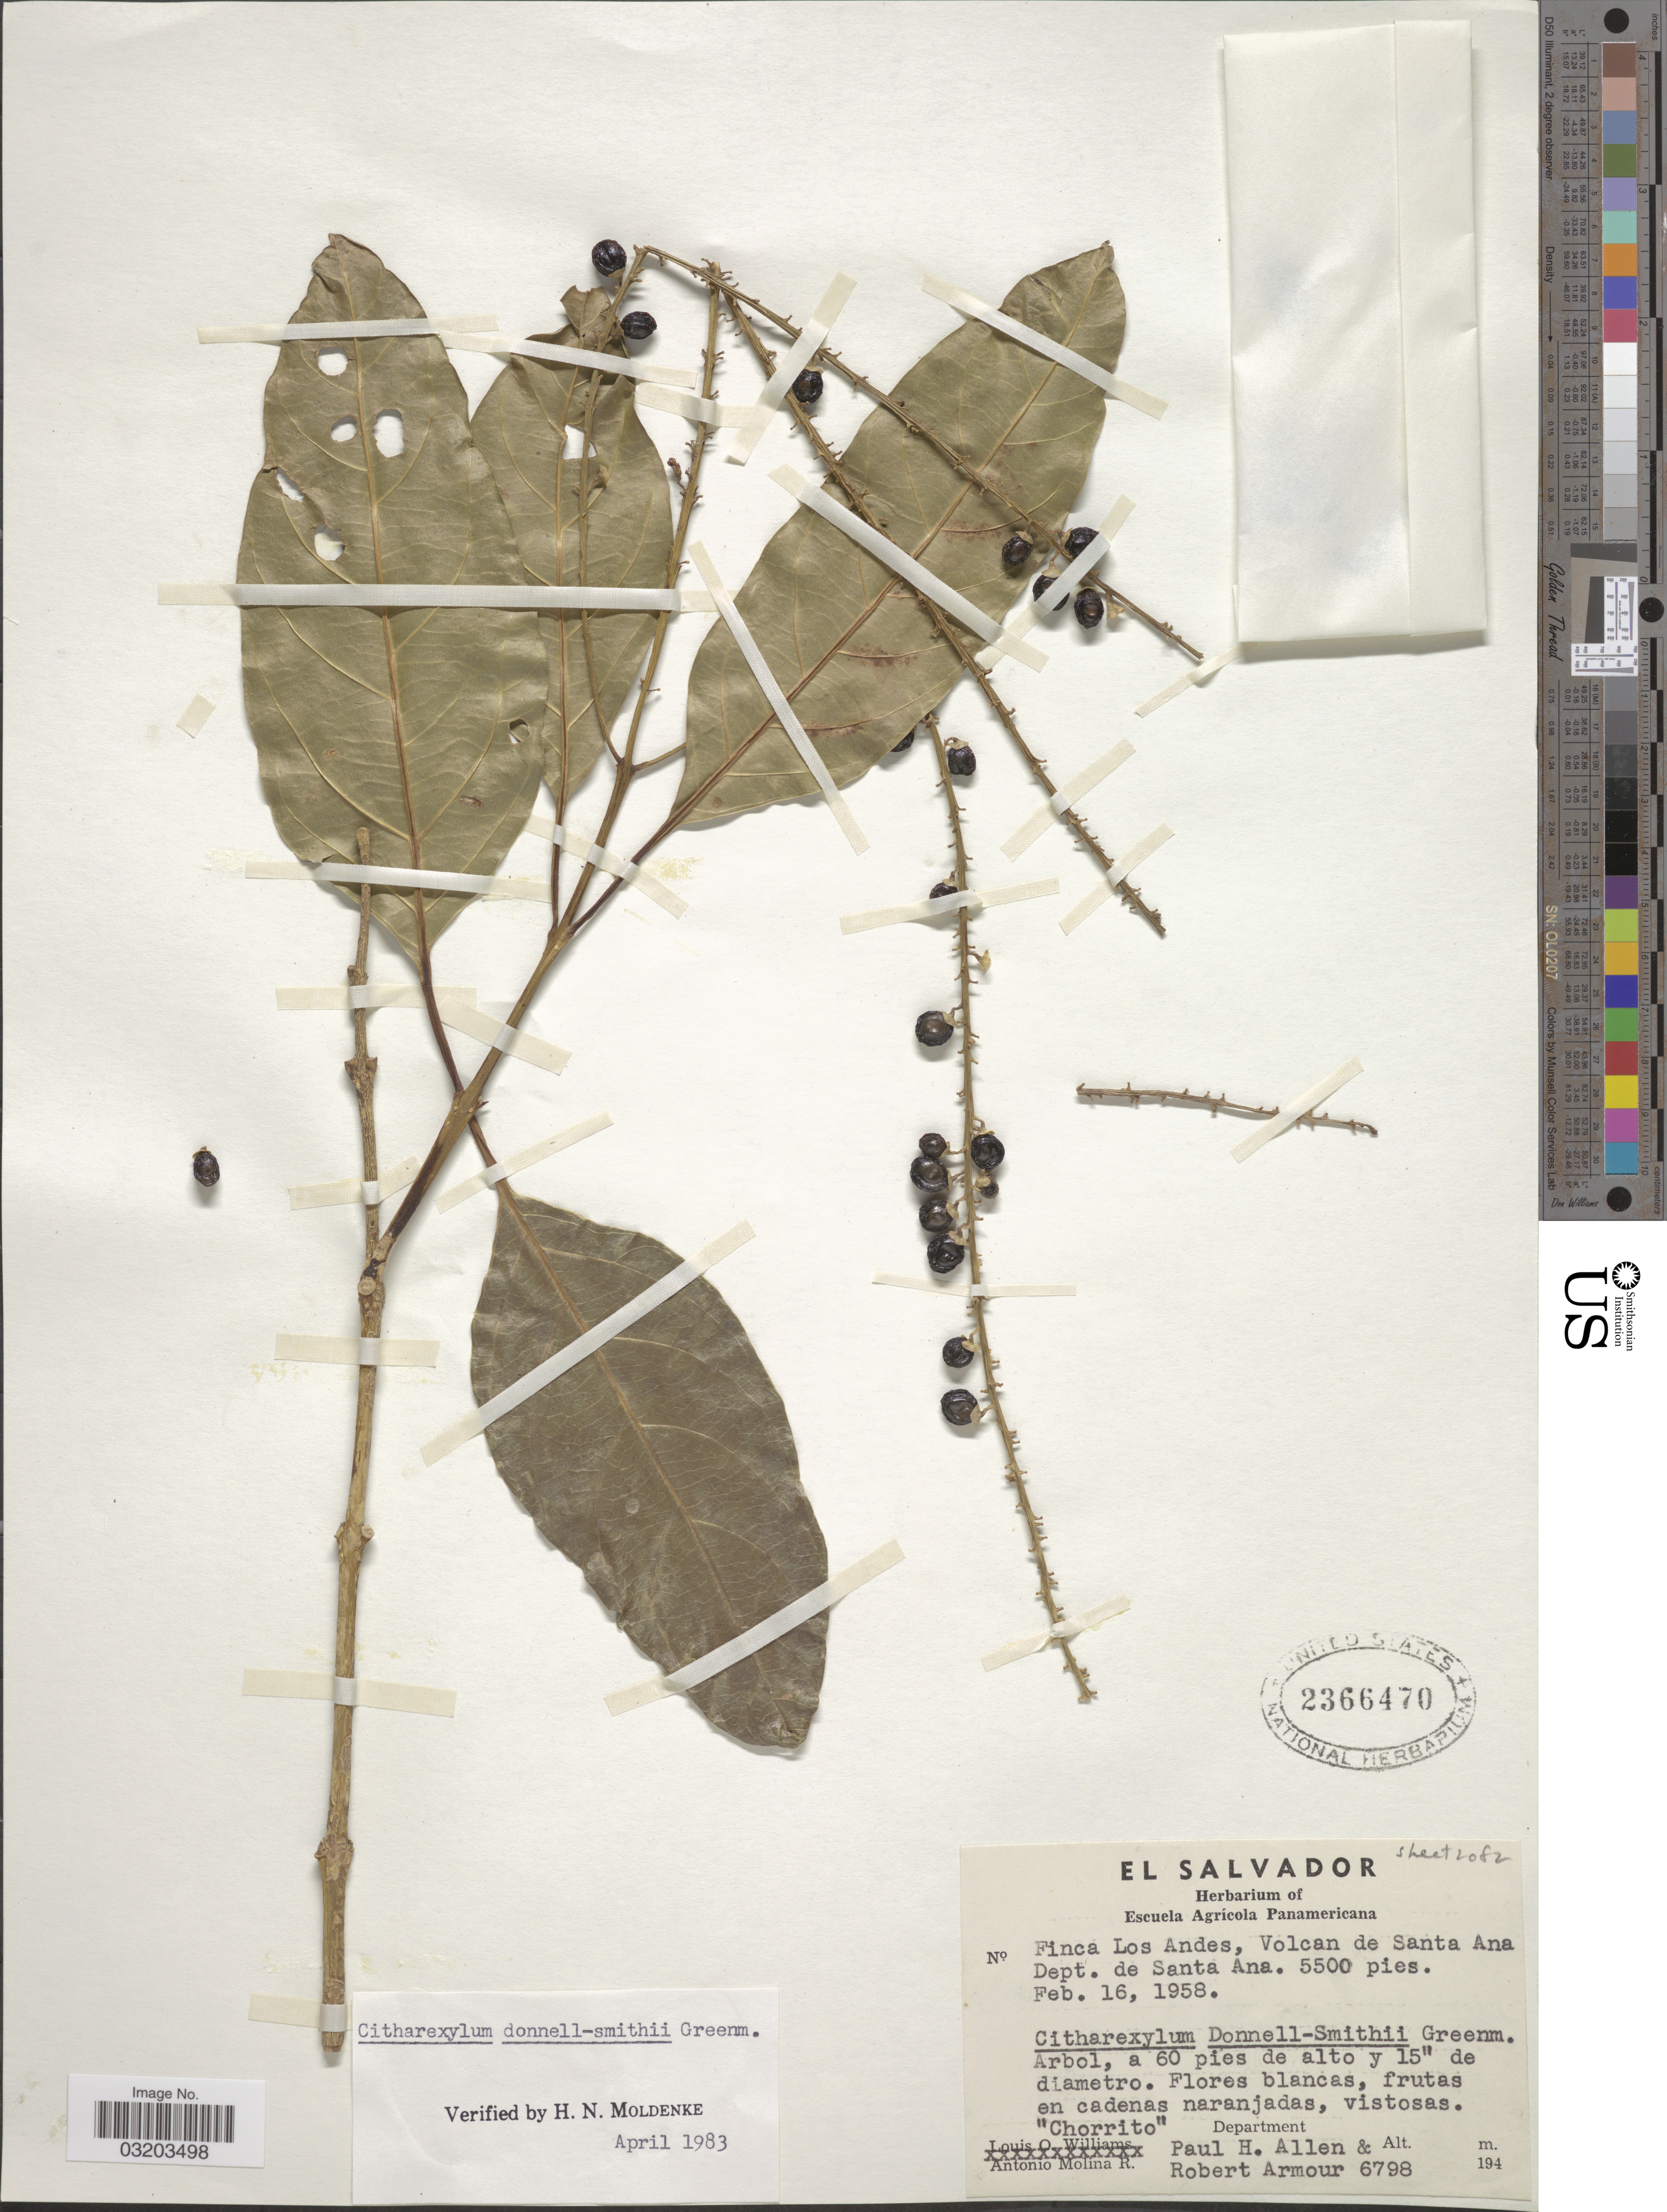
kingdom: Plantae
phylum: Tracheophyta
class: Magnoliopsida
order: Lamiales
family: Verbenaceae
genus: Citharexylum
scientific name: Citharexylum donnell-smithii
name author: Greenm.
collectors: A. Molina R., P. H. Allen & R. Armour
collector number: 6798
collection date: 1958-02-16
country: El Salvador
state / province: Santa Ana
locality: Finca Los Andes, Volcan de Santa Ana. Dept. de Santa Ana.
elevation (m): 1676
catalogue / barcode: US 2366470